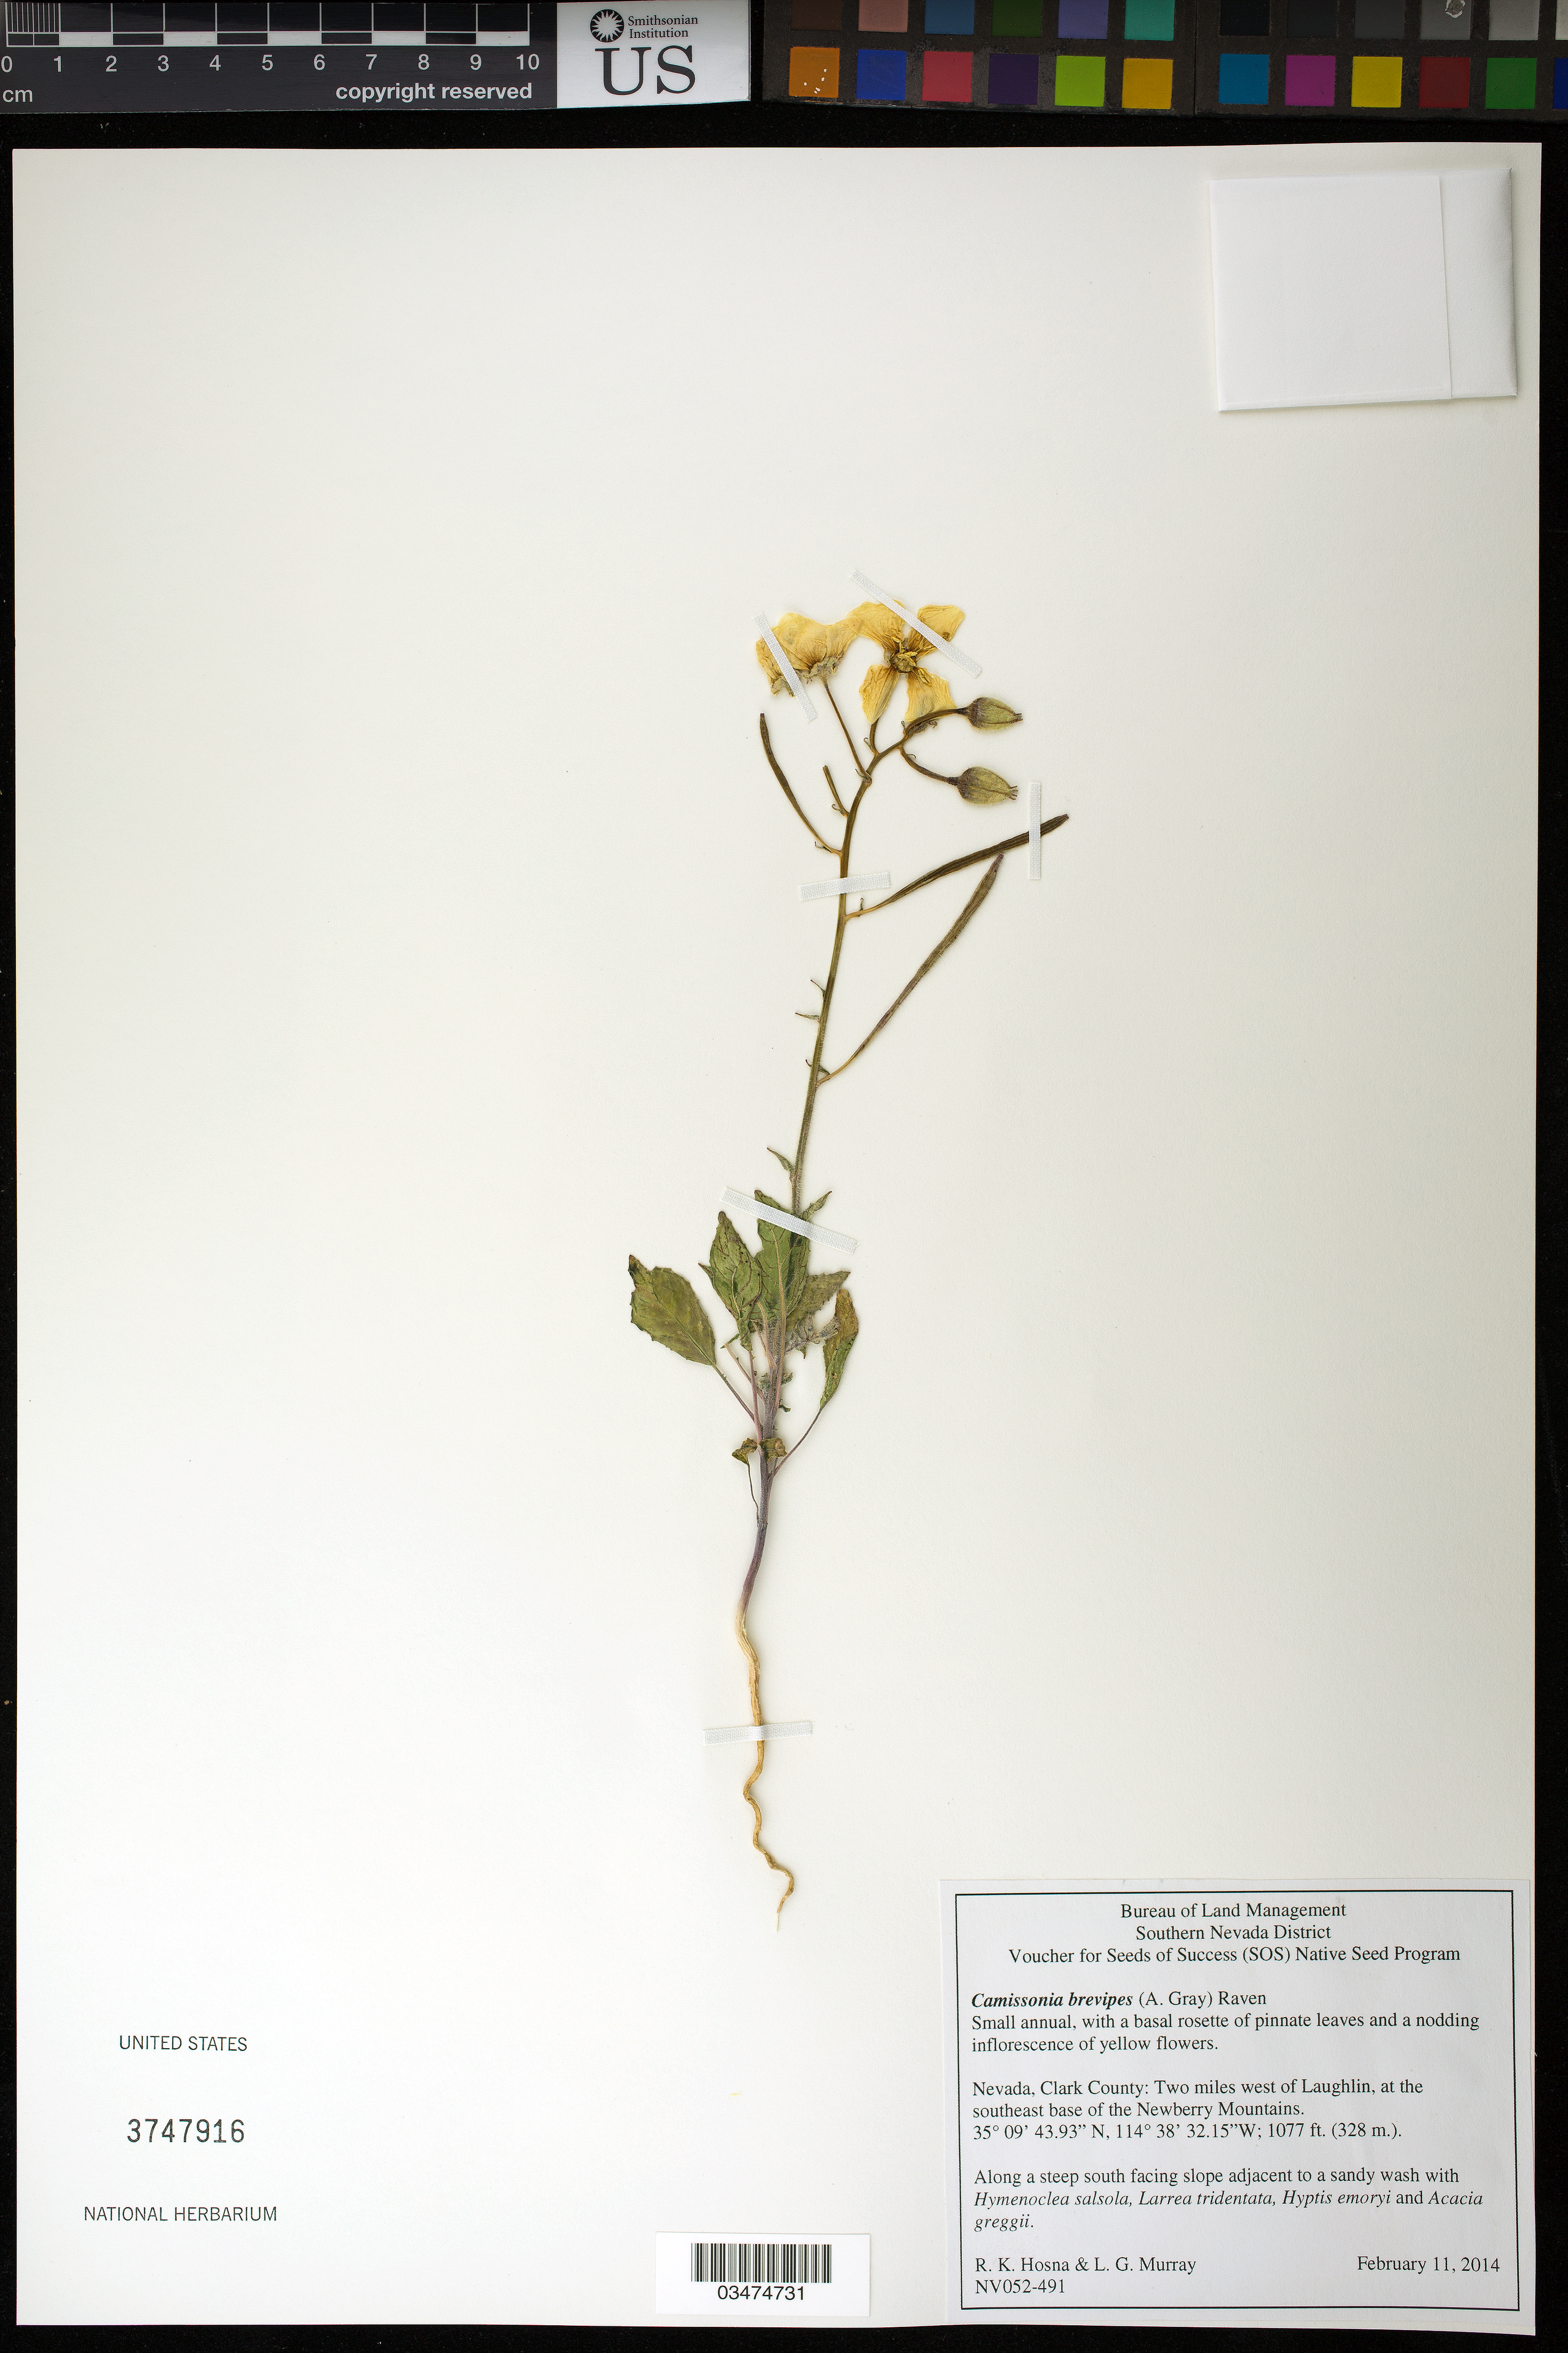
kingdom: Plantae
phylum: Tracheophyta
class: Magnoliopsida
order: Myrtales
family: Onagraceae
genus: Camissonia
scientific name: Camissonia brevipes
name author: (Douglas) P.H. Raven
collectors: R. Hosna & L. Murray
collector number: NV052-491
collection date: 2014-02-11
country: United States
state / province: Nevada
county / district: Clark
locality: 2 mi. W of Laughlin, SE base of the Newberry Mts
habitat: Sandy wash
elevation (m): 328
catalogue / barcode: US 3747916